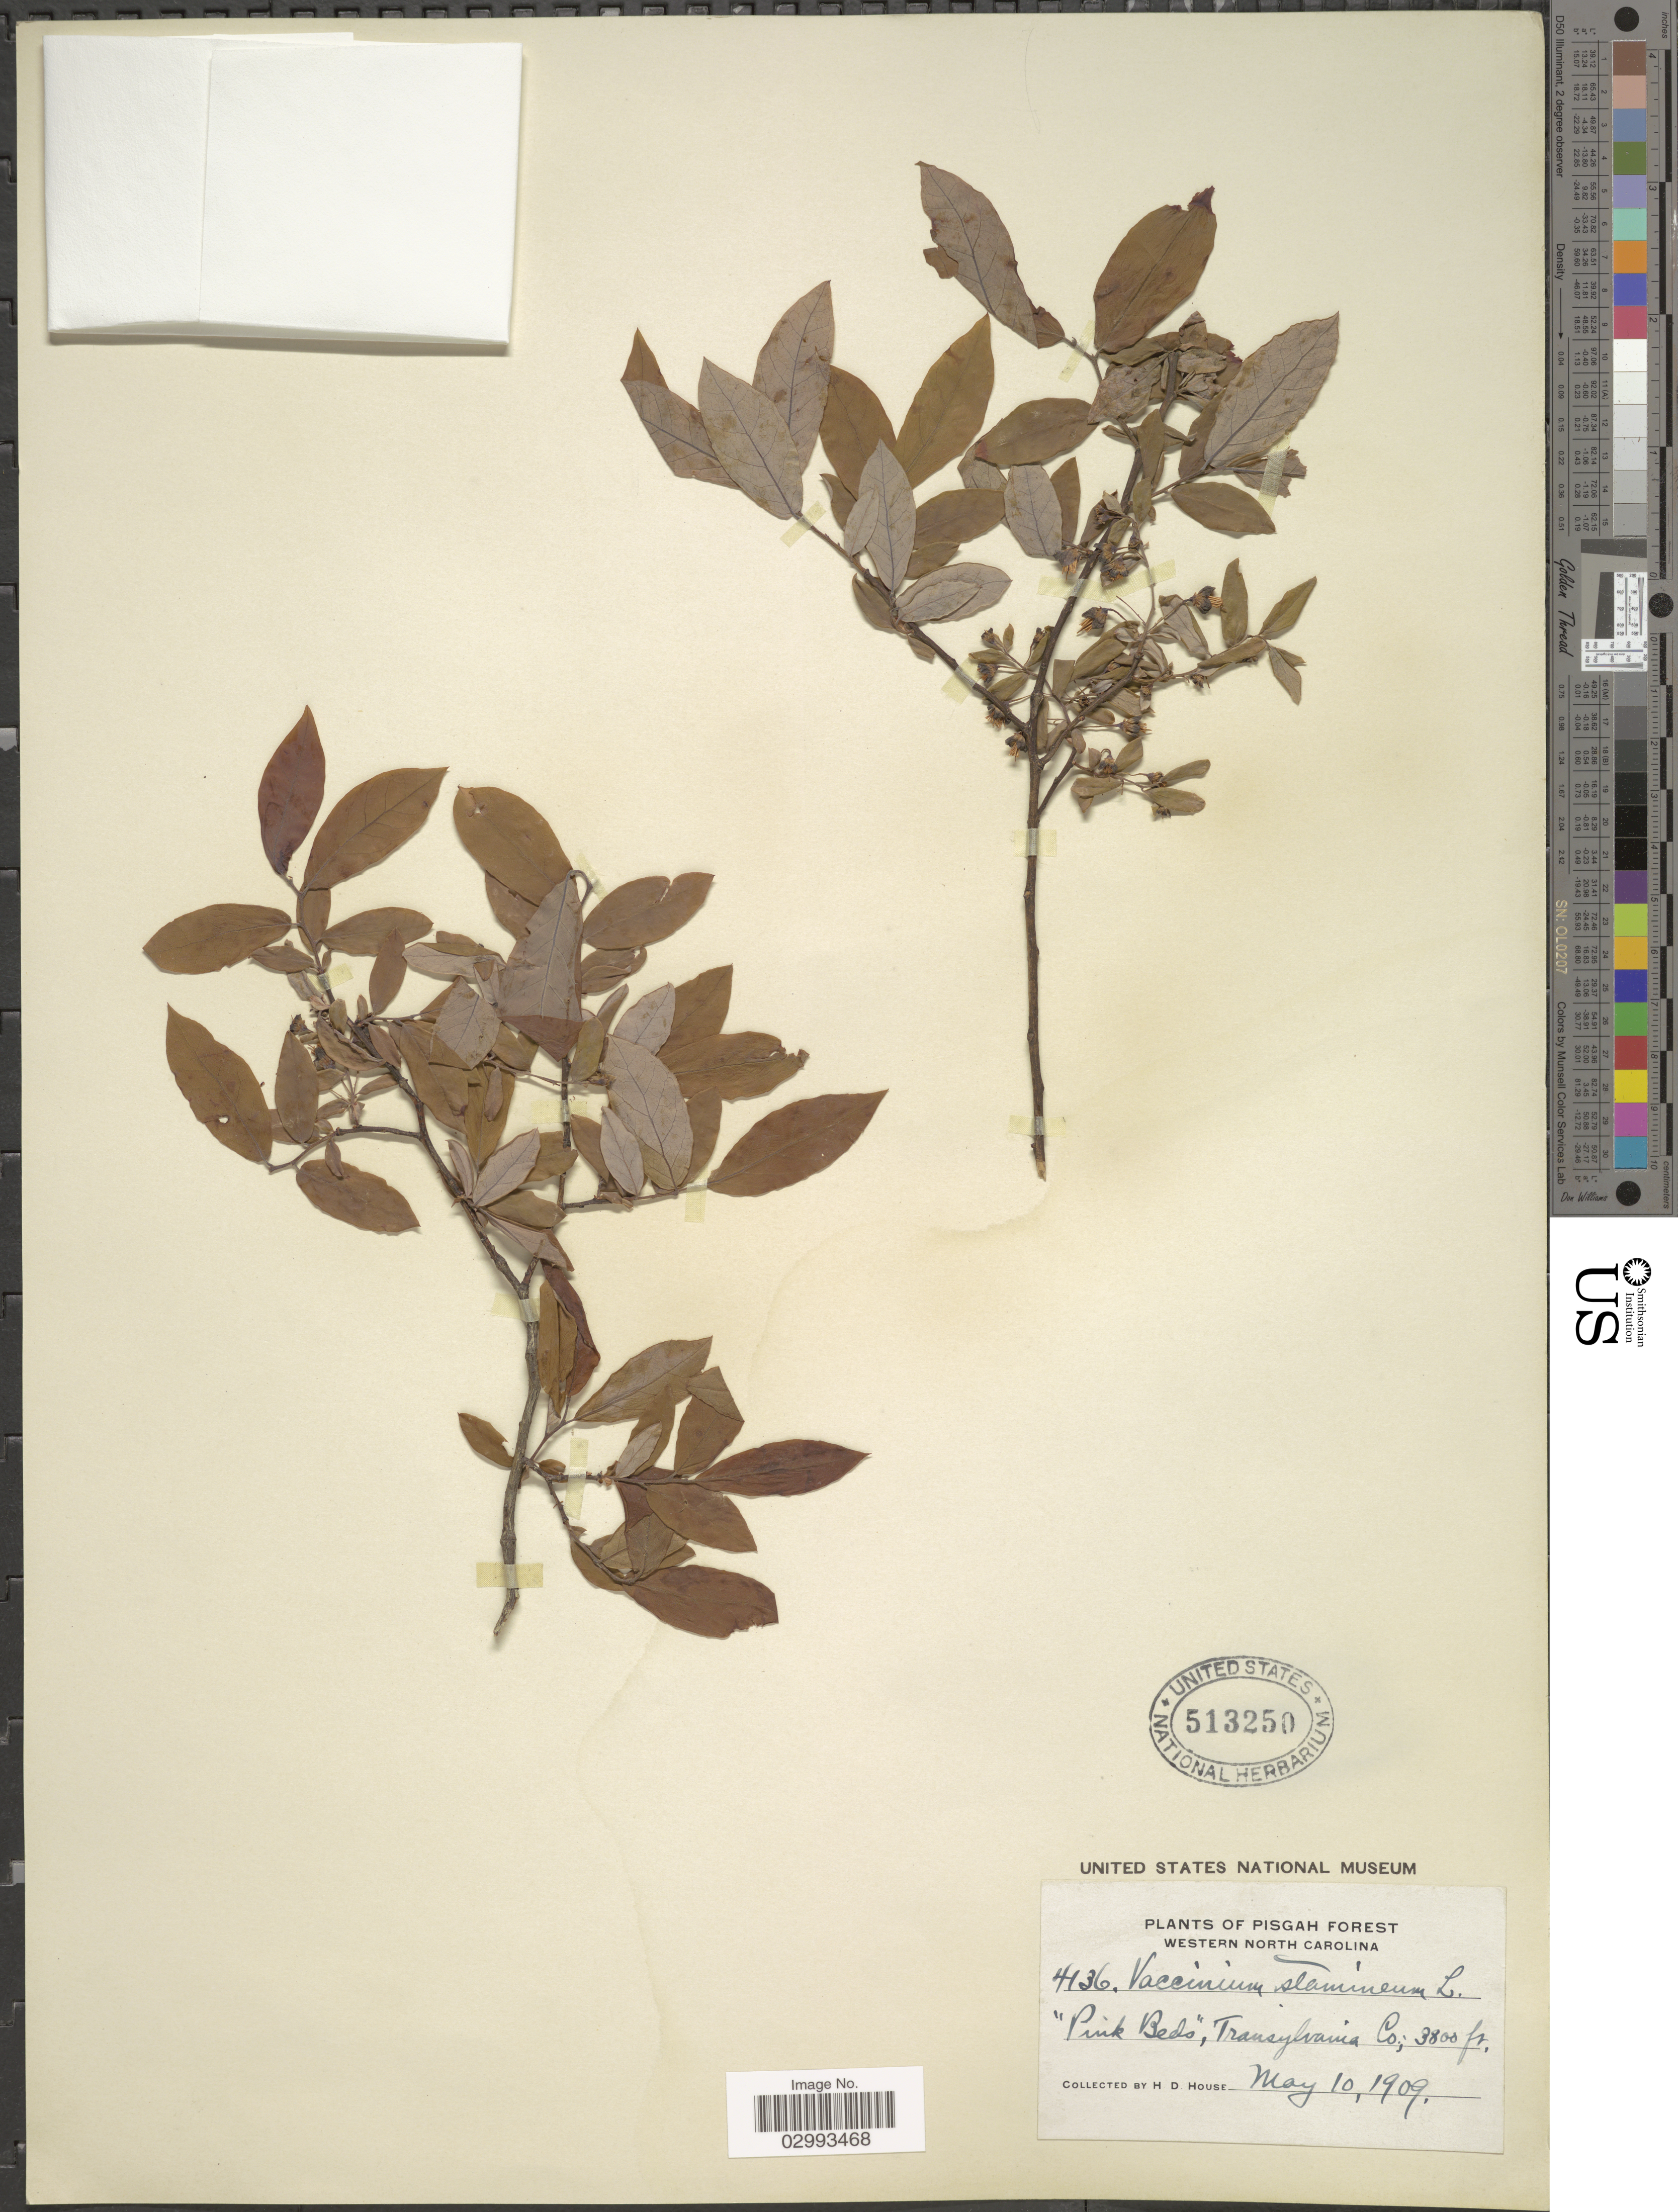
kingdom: Plantae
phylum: Tracheophyta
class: Magnoliopsida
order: Ericales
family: Ericaceae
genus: Polycodium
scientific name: Polycodium stamineum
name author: (L.) Greene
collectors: H. D. House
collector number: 4136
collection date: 1909-05-10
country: United States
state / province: North Carolina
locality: Pisgah Forest. Western North Carolina. "Pink Beds", Transylvani Co.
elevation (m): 1158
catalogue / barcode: US 513250